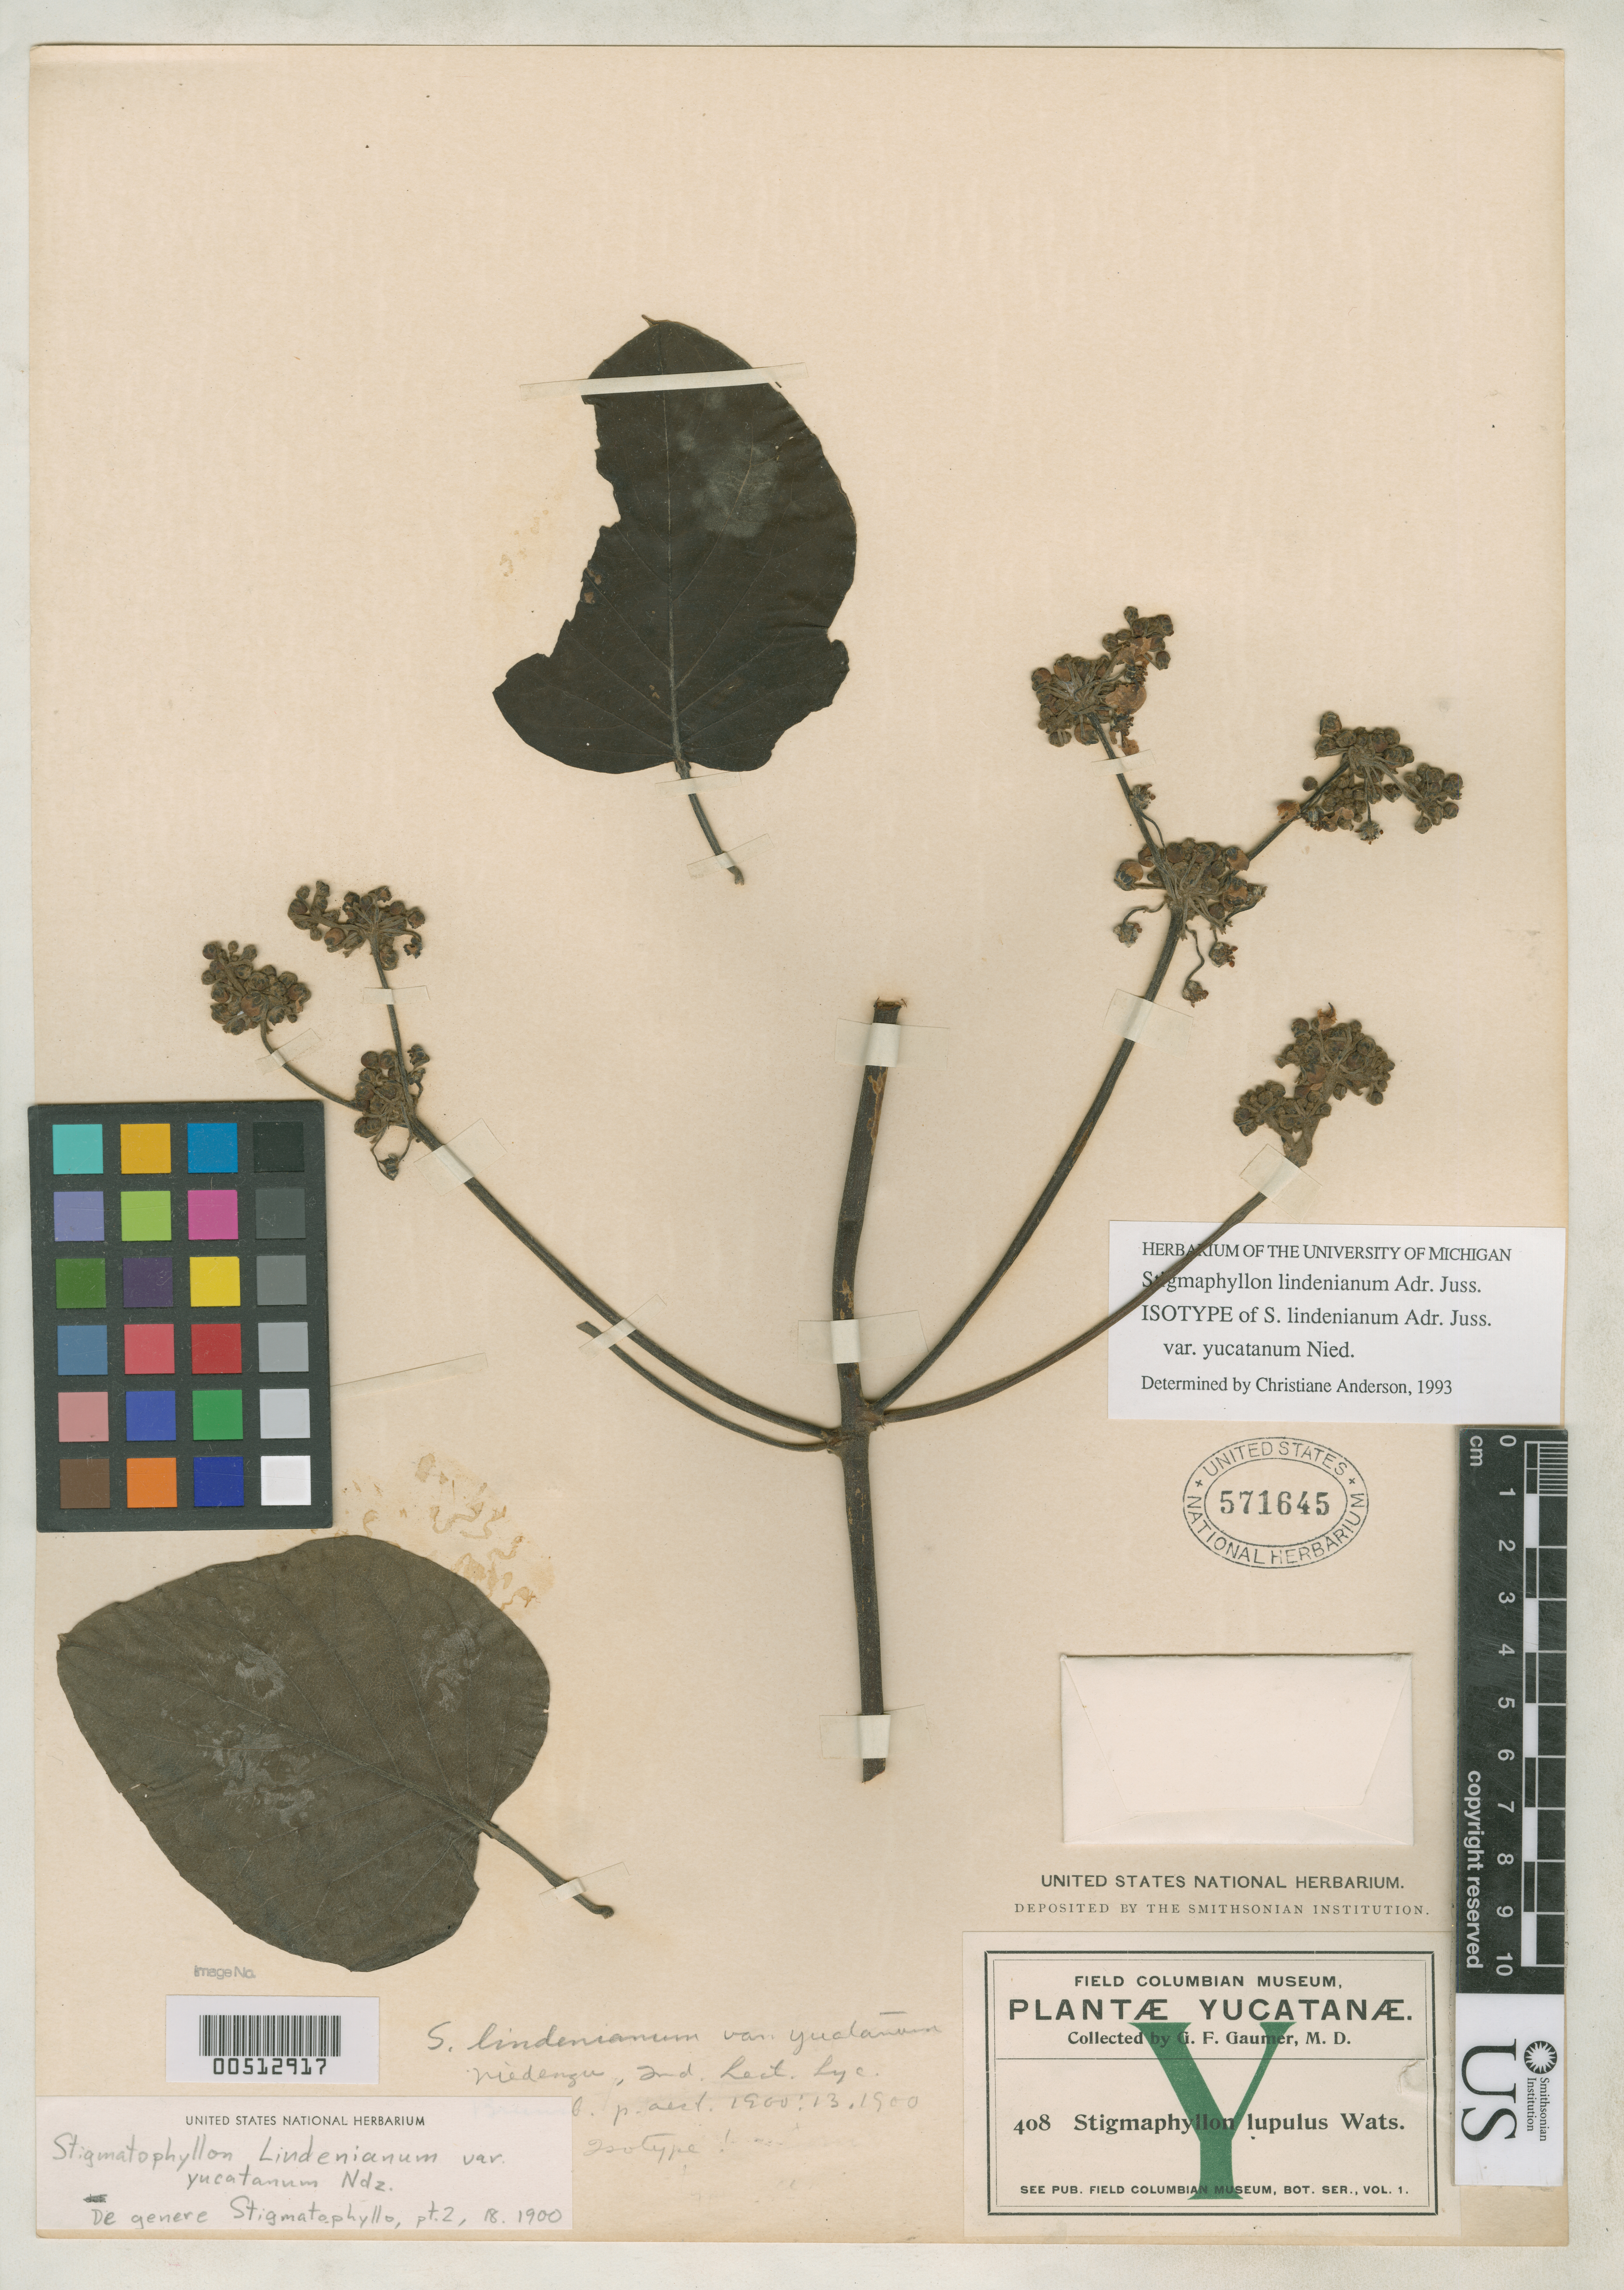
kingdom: Plantae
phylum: Tracheophyta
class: Magnoliopsida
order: Malpighiales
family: Malpighiaceae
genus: Stigmaphyllon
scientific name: Stigmaphyllon lindenianum var. yucatanum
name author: Nied.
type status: Isotype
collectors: G. F. Gaumer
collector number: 408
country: Mexico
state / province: Yucatán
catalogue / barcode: US 571645